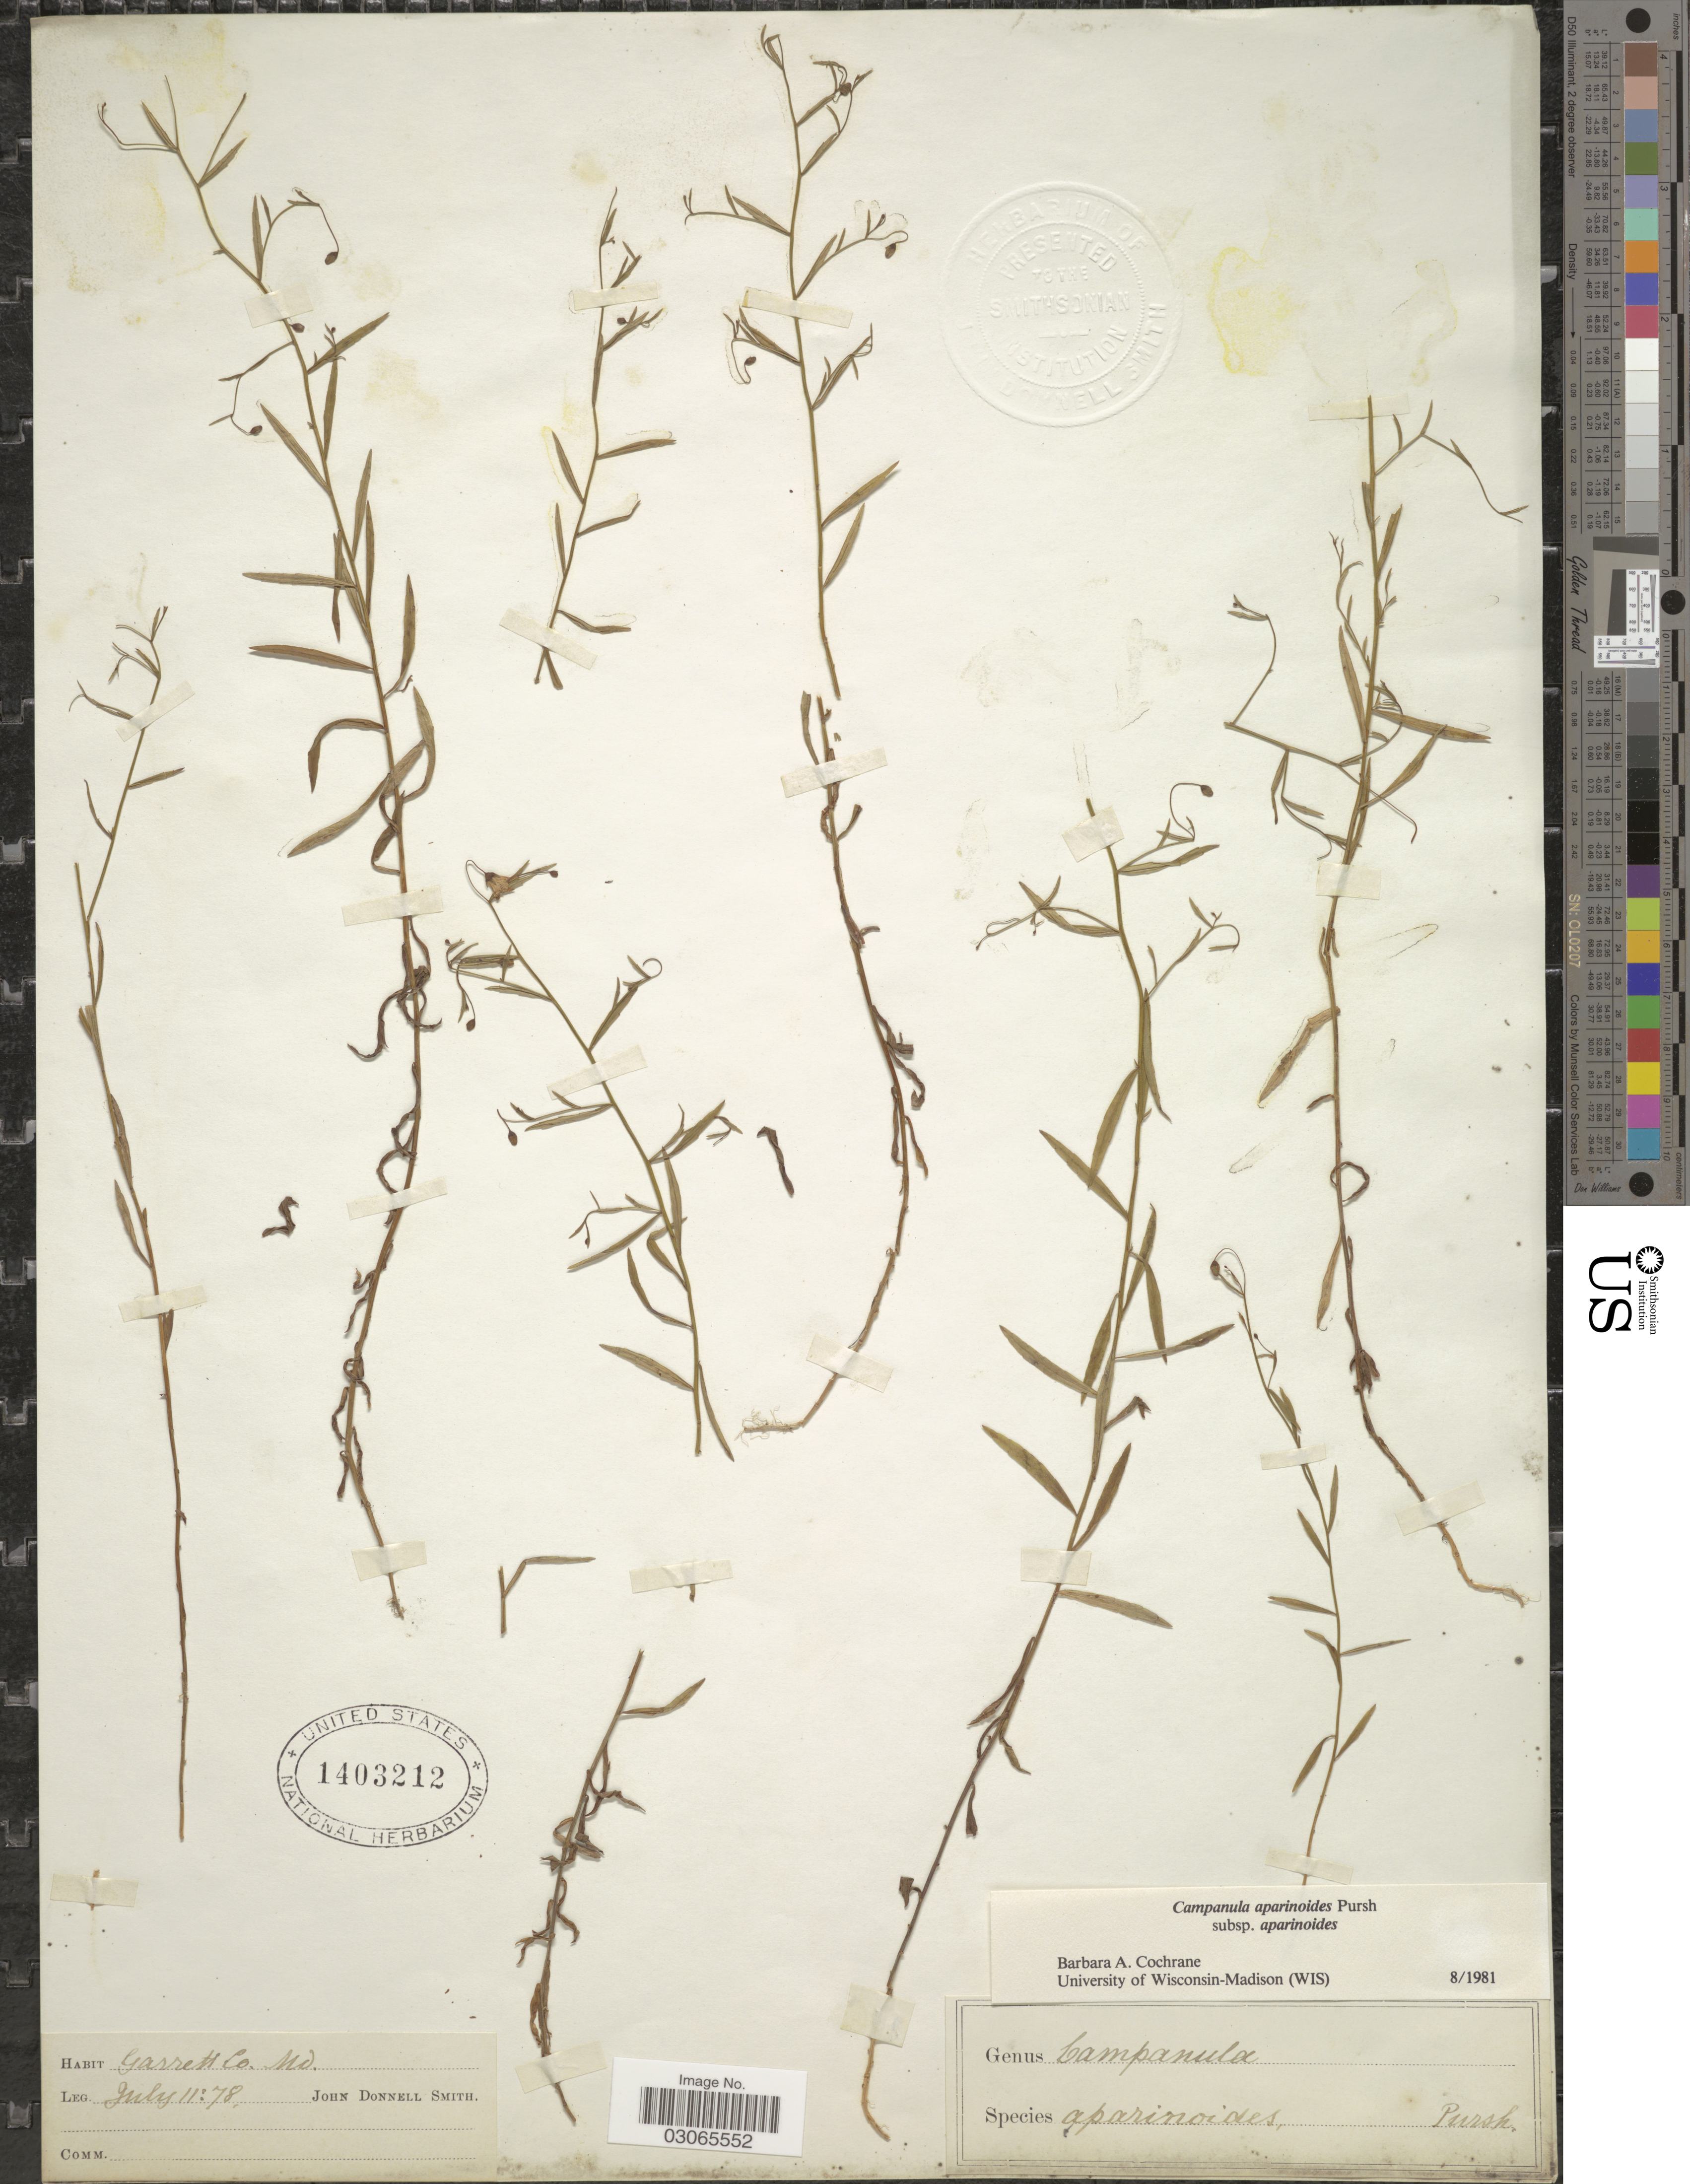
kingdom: Plantae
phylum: Tracheophyta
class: Magnoliopsida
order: Asterales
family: Campanulaceae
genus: Campanula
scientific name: Campanula aparinoides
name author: Pursh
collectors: J. Donnell Smith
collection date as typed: Transcribed d/m/y: 11/7/78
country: United States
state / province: Maryland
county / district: Garrett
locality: Garrett Co.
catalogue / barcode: US 1403212